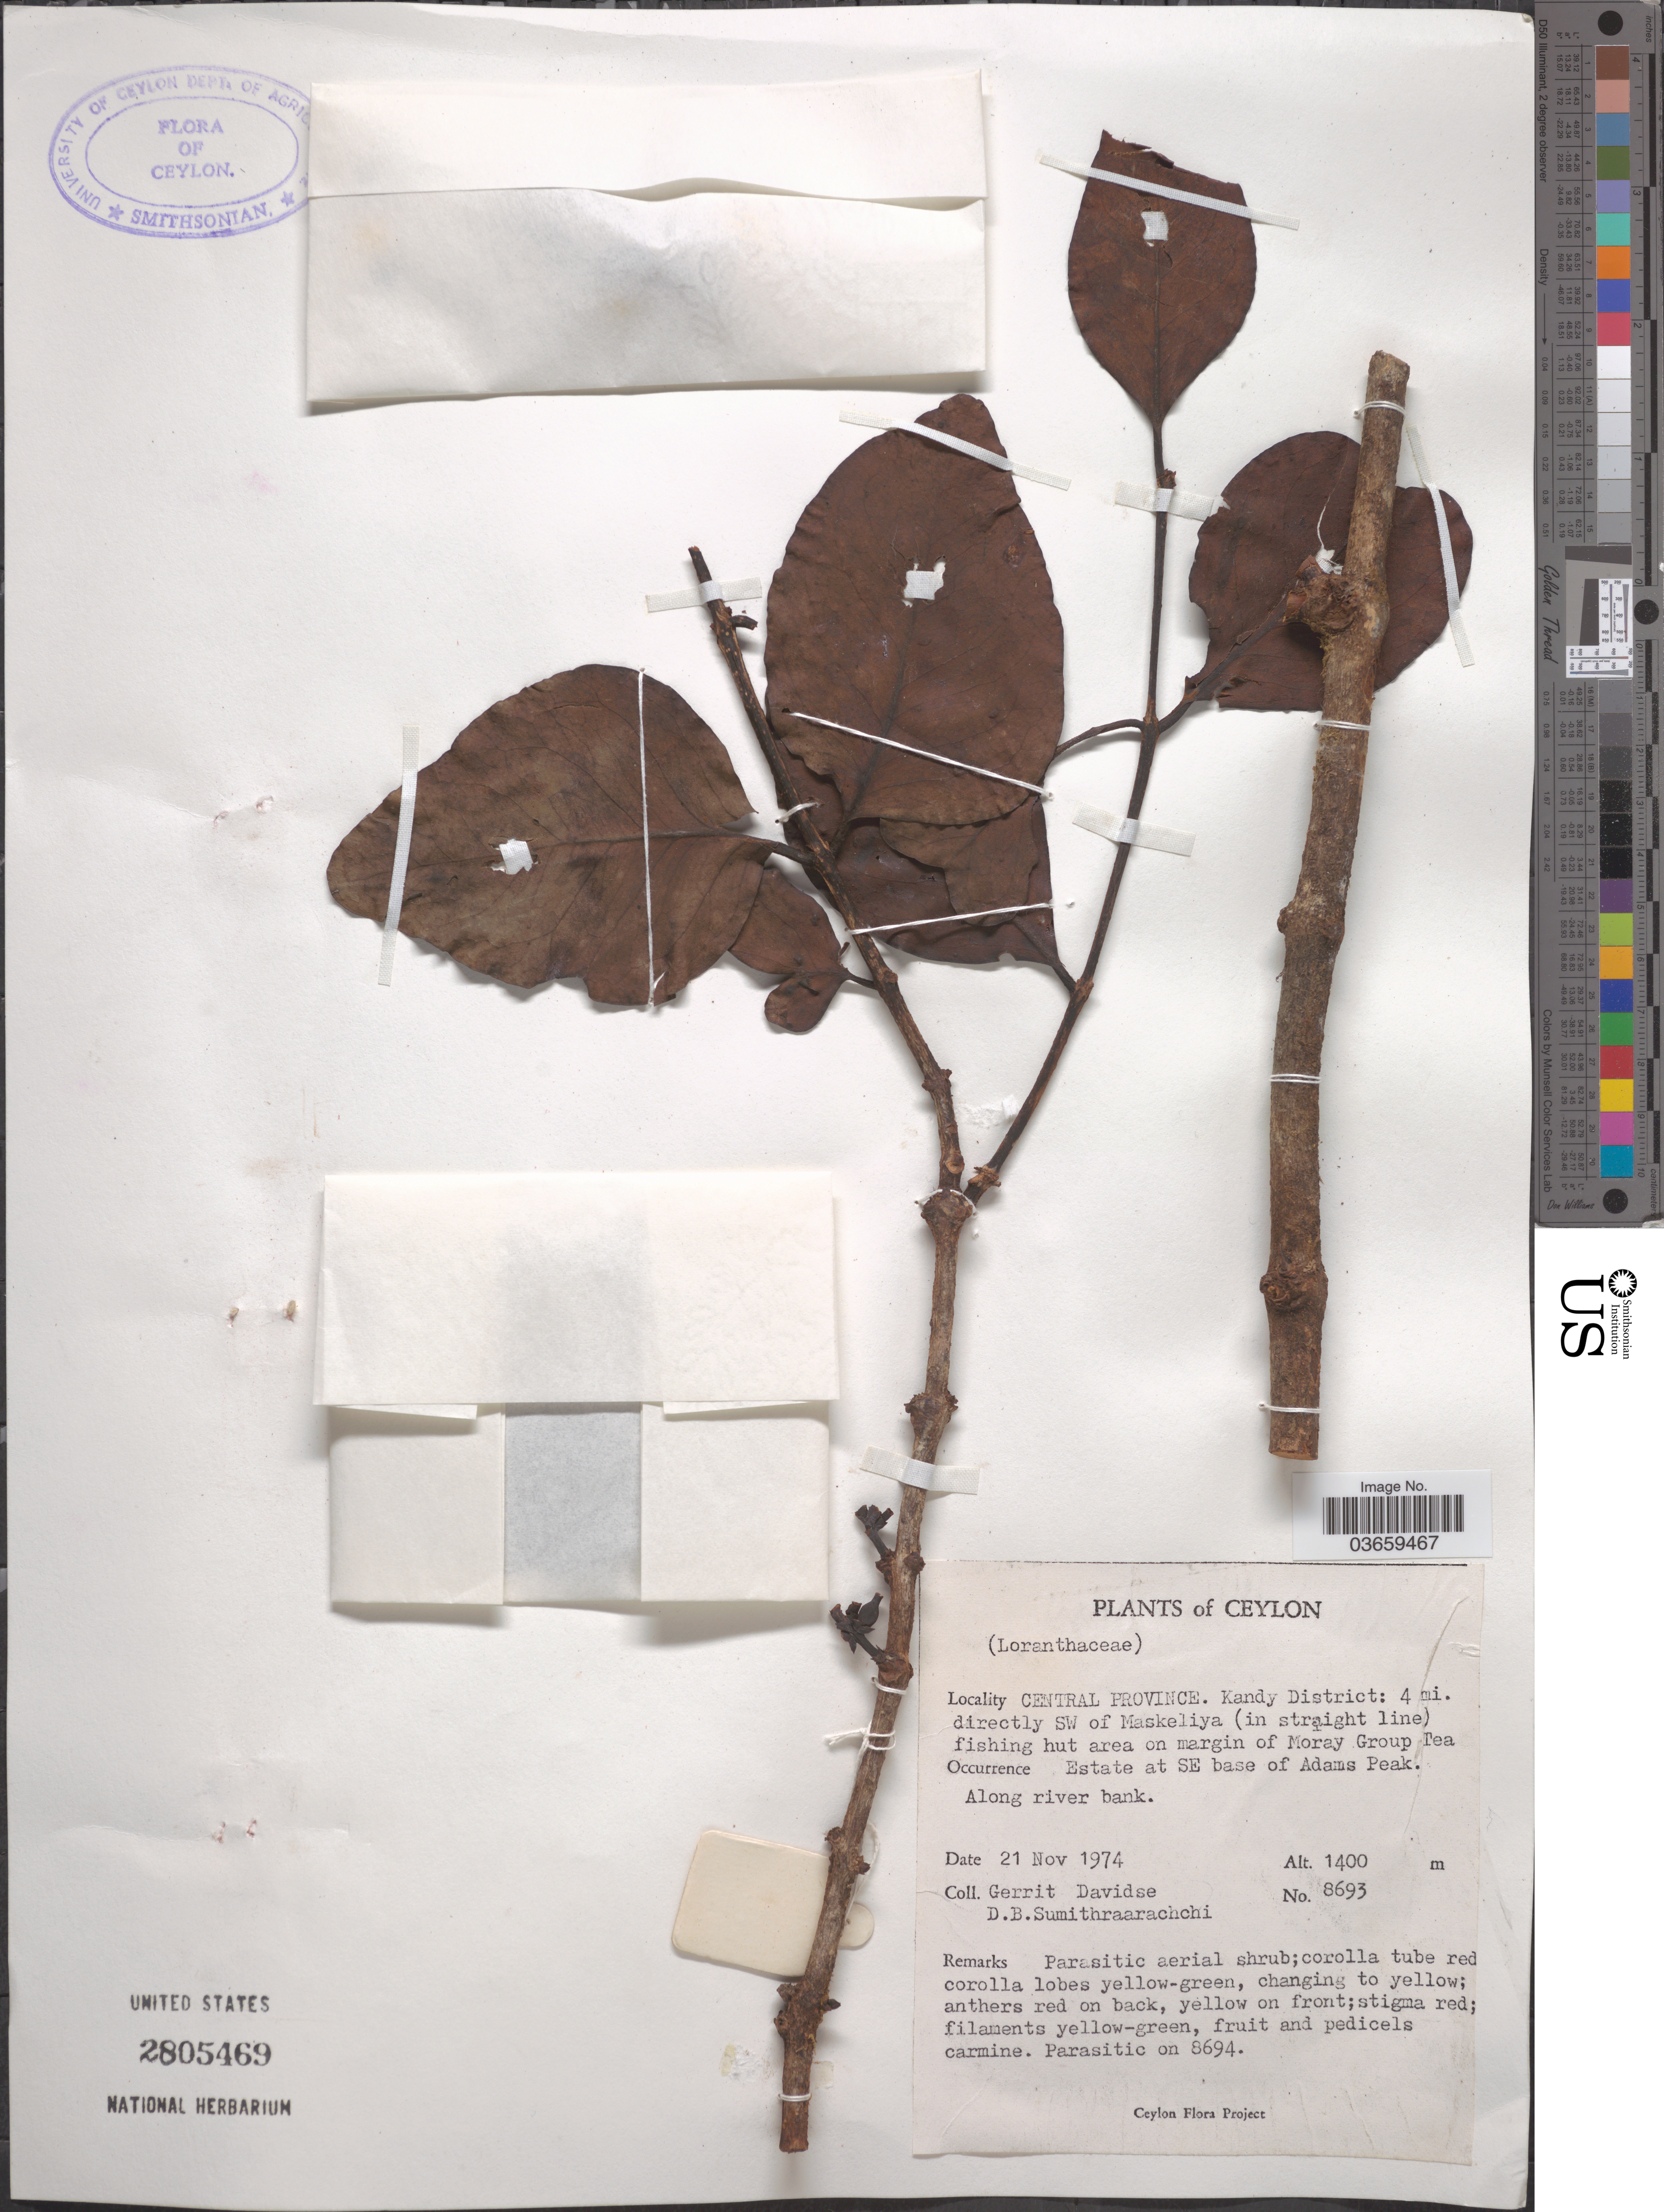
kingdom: Plantae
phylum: Tracheophyta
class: Magnoliopsida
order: Santalales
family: Loranthaceae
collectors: G. Davidse & D. B. Sumithraarachchi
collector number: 8693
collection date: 1974-11-21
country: Sri Lanka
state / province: Central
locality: Kandy District: 4 mi. directly SW of Maskeliya (in straight line) fishing hut area on margin of Moray Group Tea Estate at SE base of Adams Peak. Along river bank.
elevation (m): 1400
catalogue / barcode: US 2805469